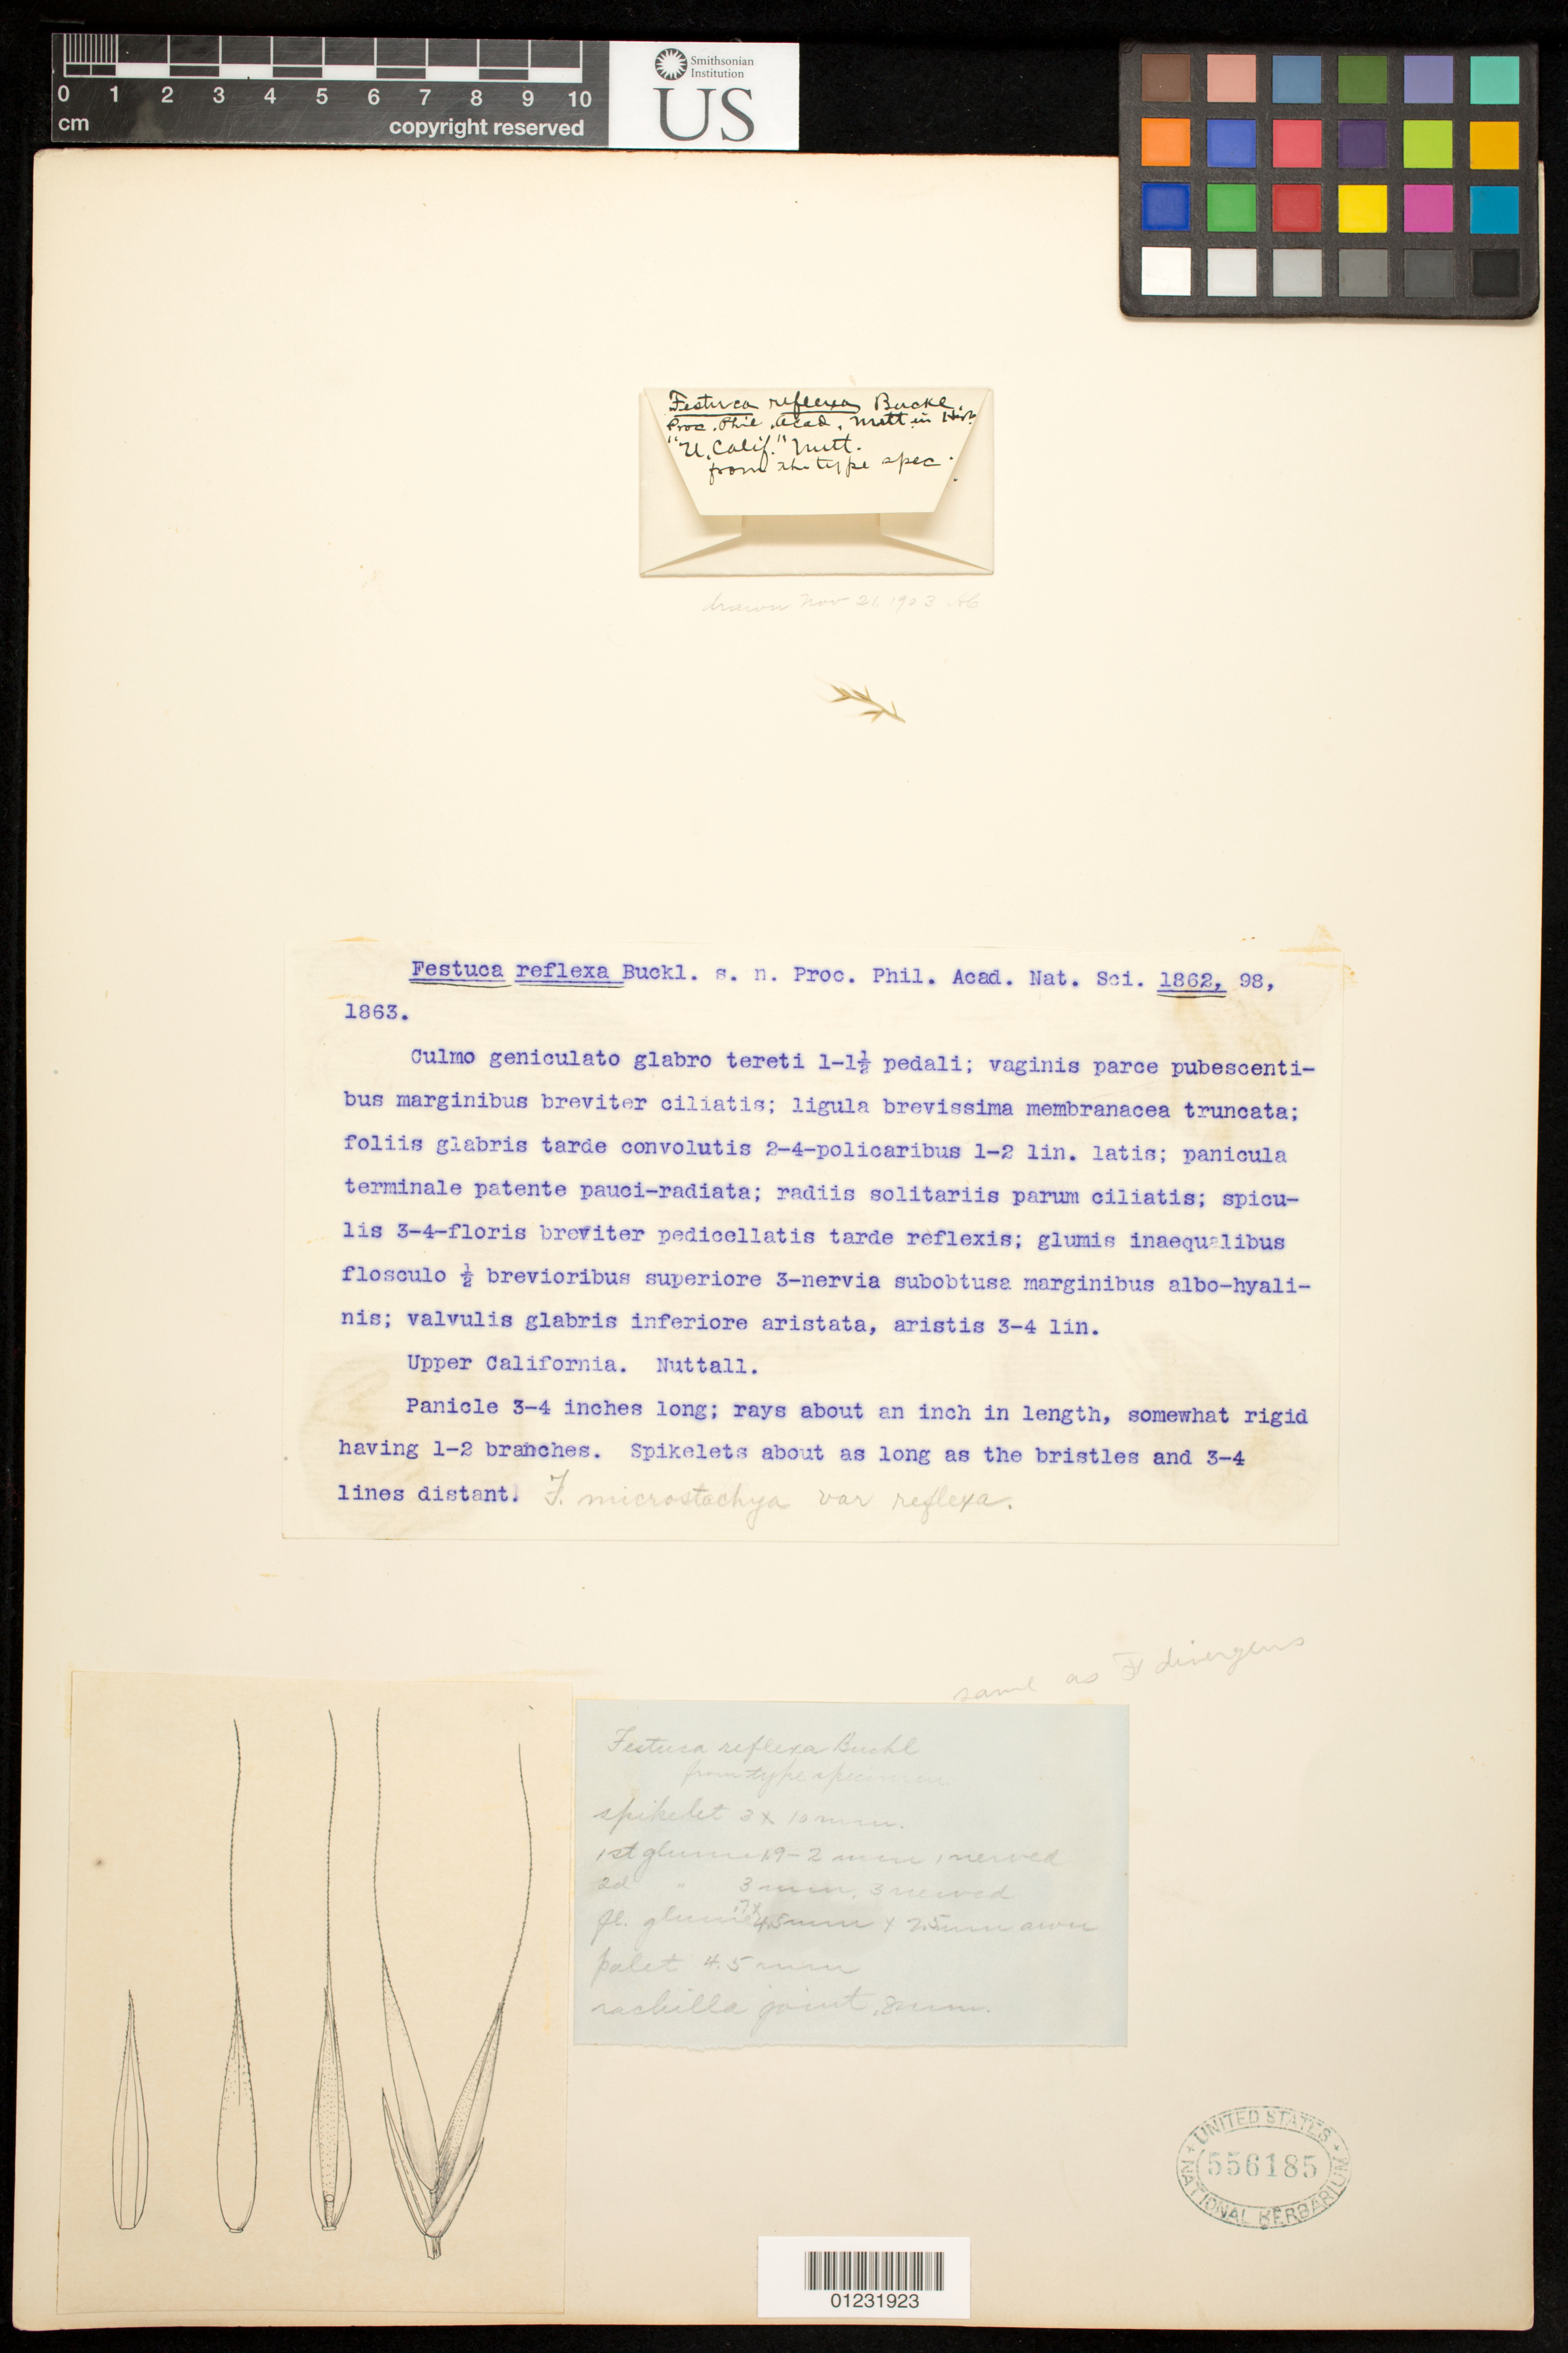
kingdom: Plantae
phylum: Tracheophyta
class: Liliopsida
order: Poales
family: Poaceae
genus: Festuca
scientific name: Festuca reflexa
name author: Buckley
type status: Type Collection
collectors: T. Nuttall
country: United States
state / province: California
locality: Upper California.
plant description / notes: Fragmentary material of type specimen ex herb. Delessert.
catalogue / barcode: US 556185